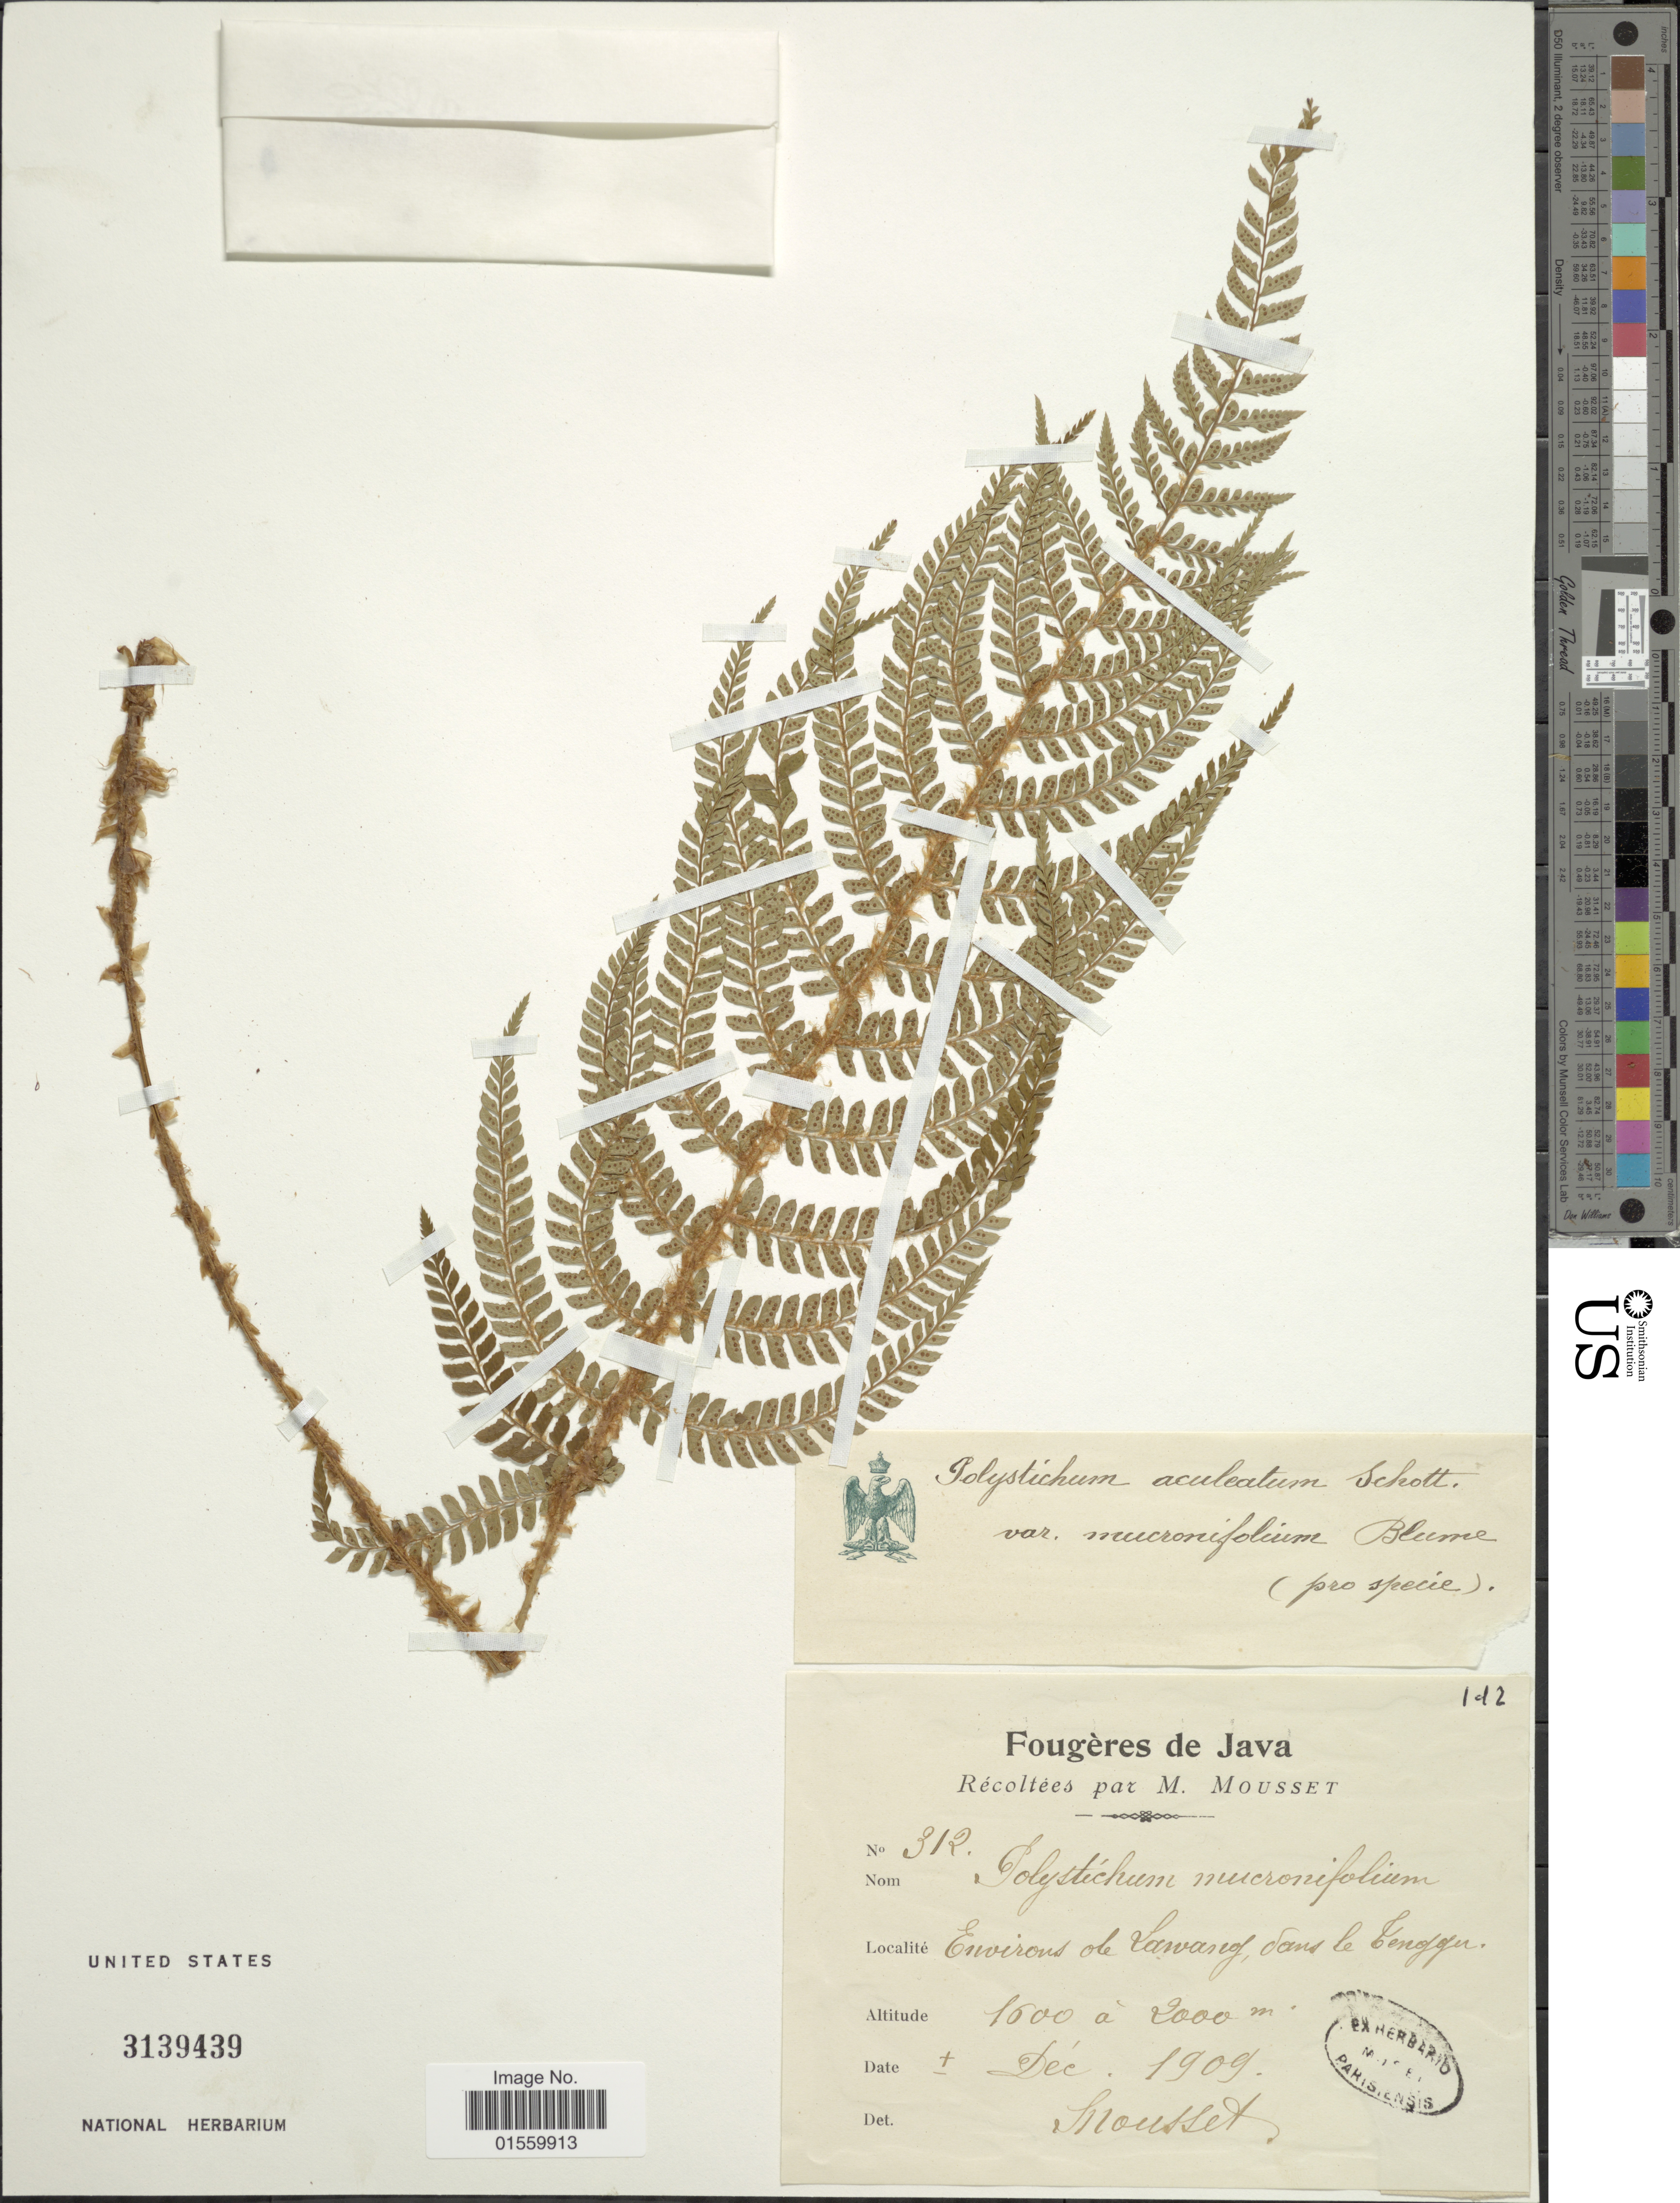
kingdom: Plantae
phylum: Tracheophyta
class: Polypodiopsida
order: Polypodiales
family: Dryopteridaceae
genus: Polystichum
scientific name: Polystichum aculeatum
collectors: M. Mousset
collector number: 312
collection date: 1909-12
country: Indonesia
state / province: Java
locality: Environs de Lawang dans le Tengger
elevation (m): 1600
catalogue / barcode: US 3139439